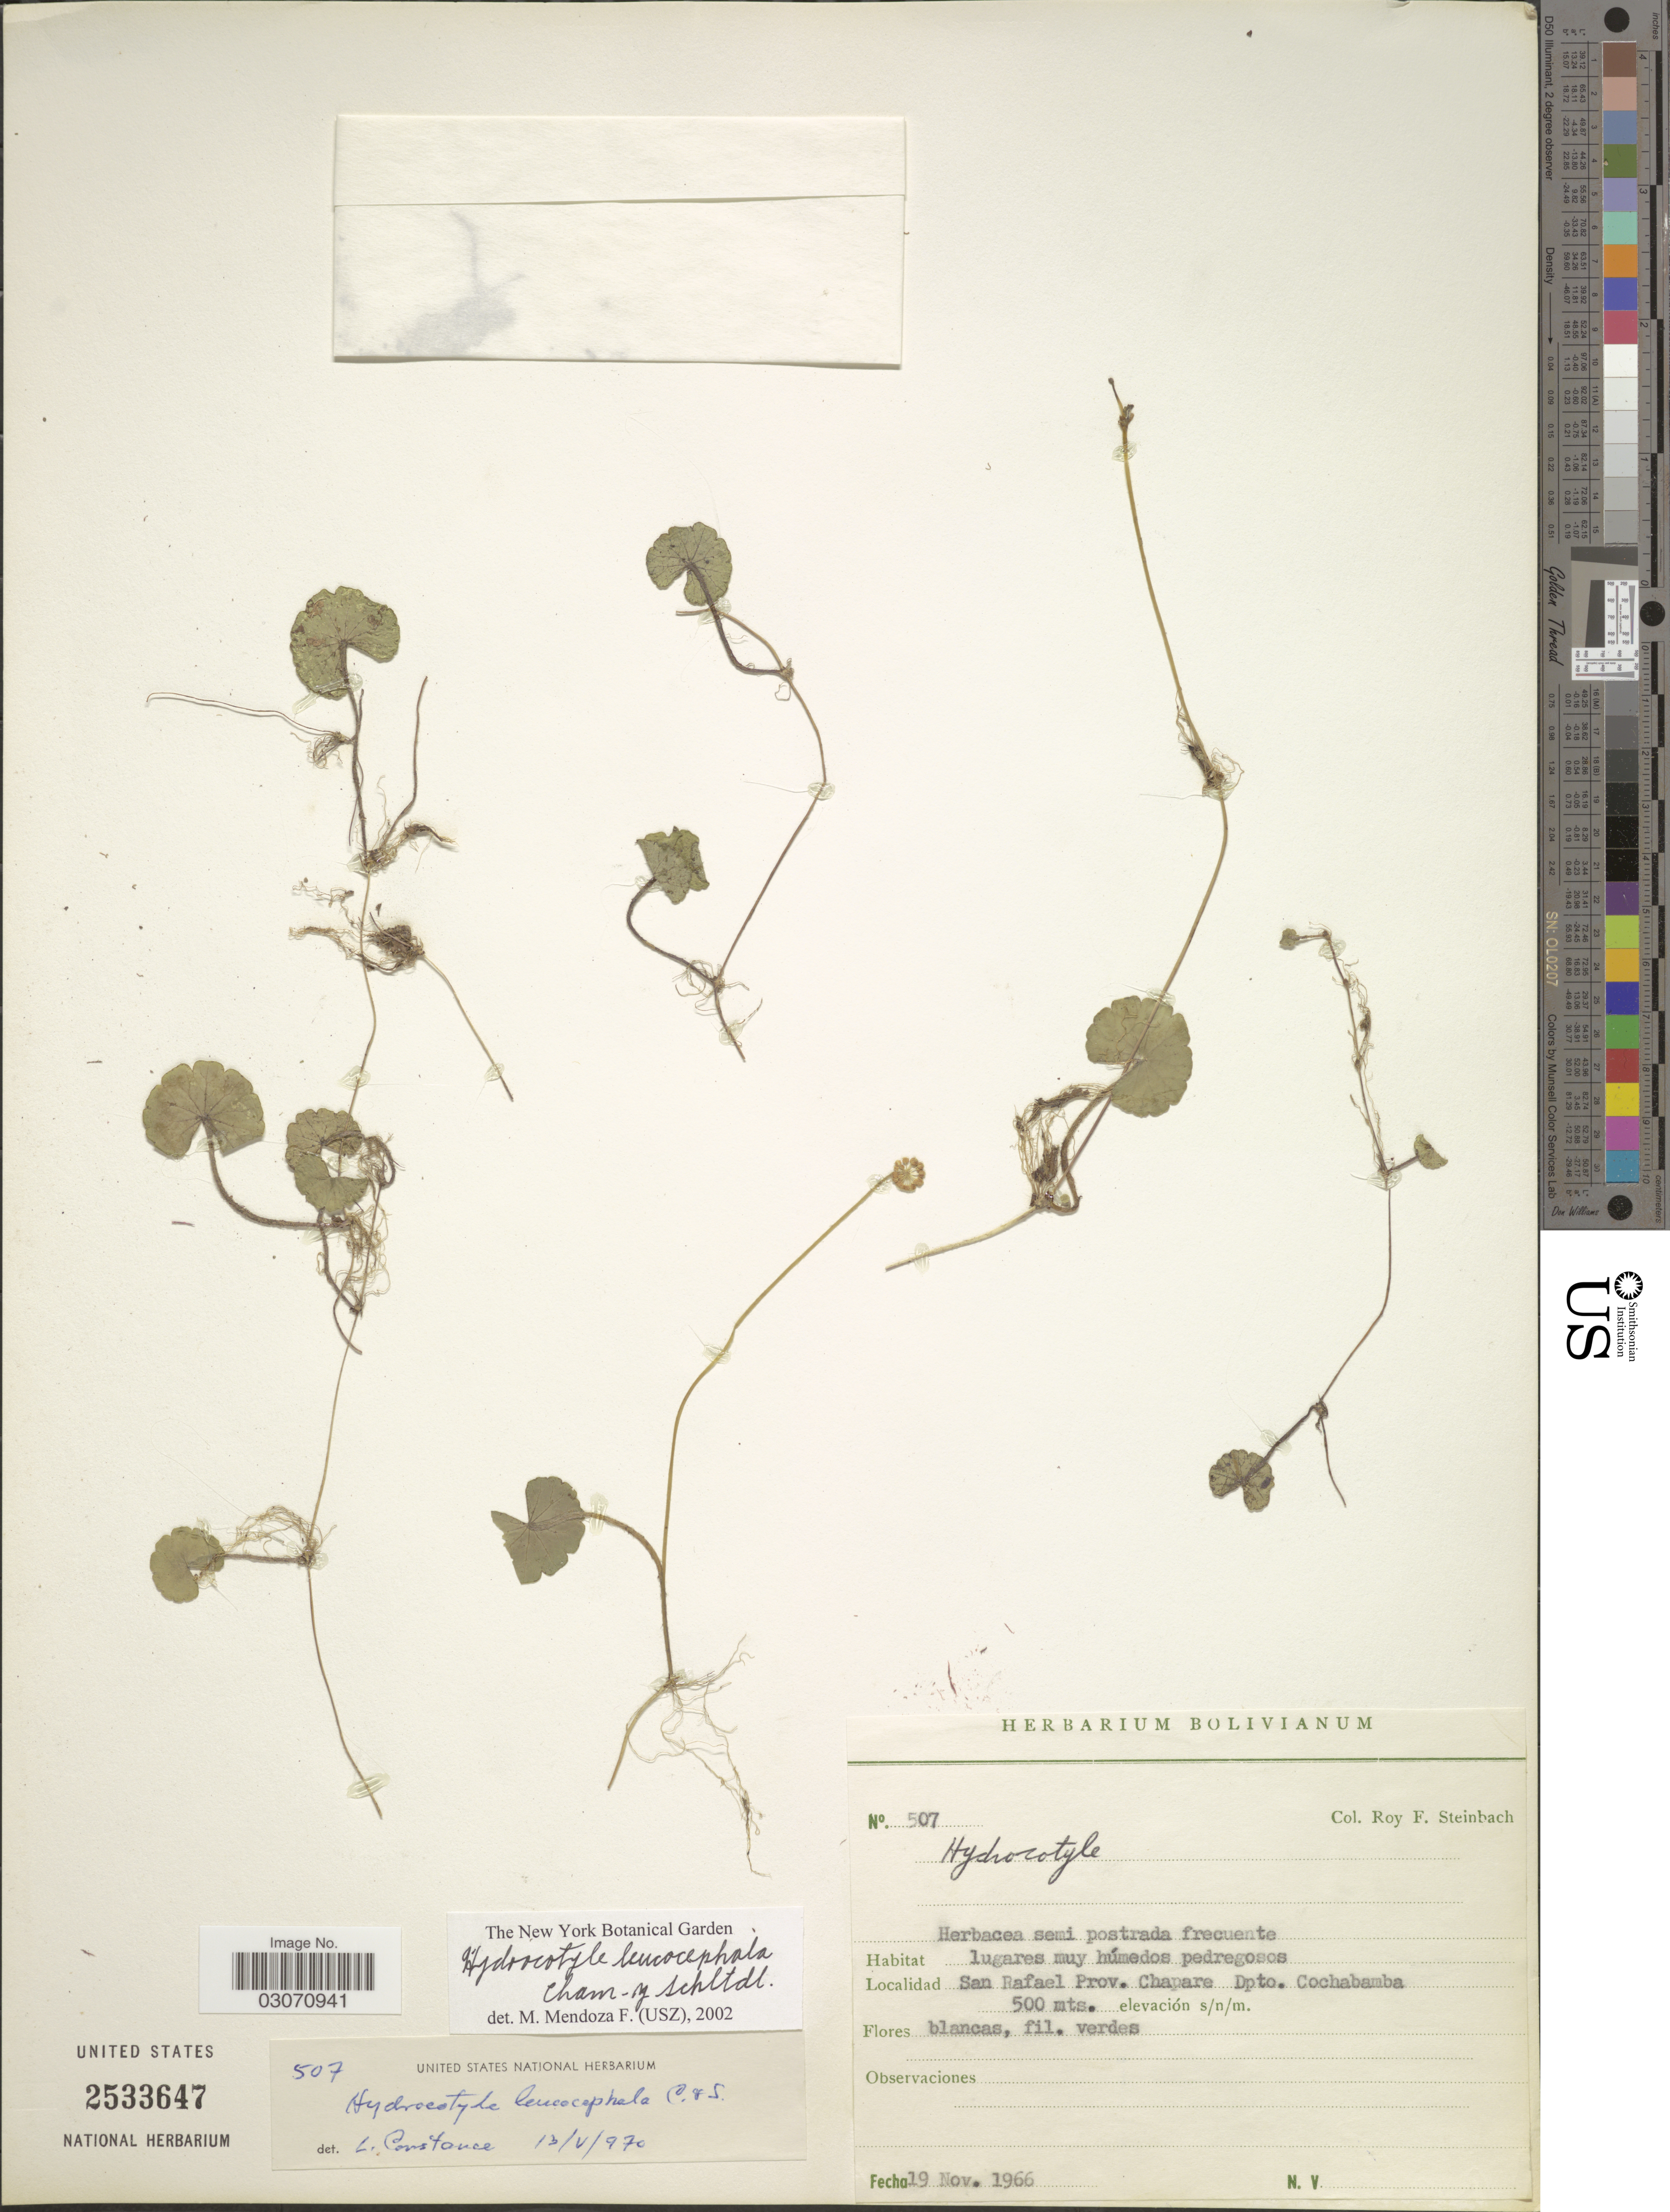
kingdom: Plantae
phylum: Tracheophyta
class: Magnoliopsida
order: Apiales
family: Araliaceae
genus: Hydrocotyle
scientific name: Hydrocotyle leucocephala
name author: Cham. & Schltdl.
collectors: R. F. Steinbach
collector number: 507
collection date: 1966-11-19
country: Bolivia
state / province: Cochabamba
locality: San Rafael Prov. Chapare Dpto. Cochabamba.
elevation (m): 500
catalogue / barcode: US 2533647